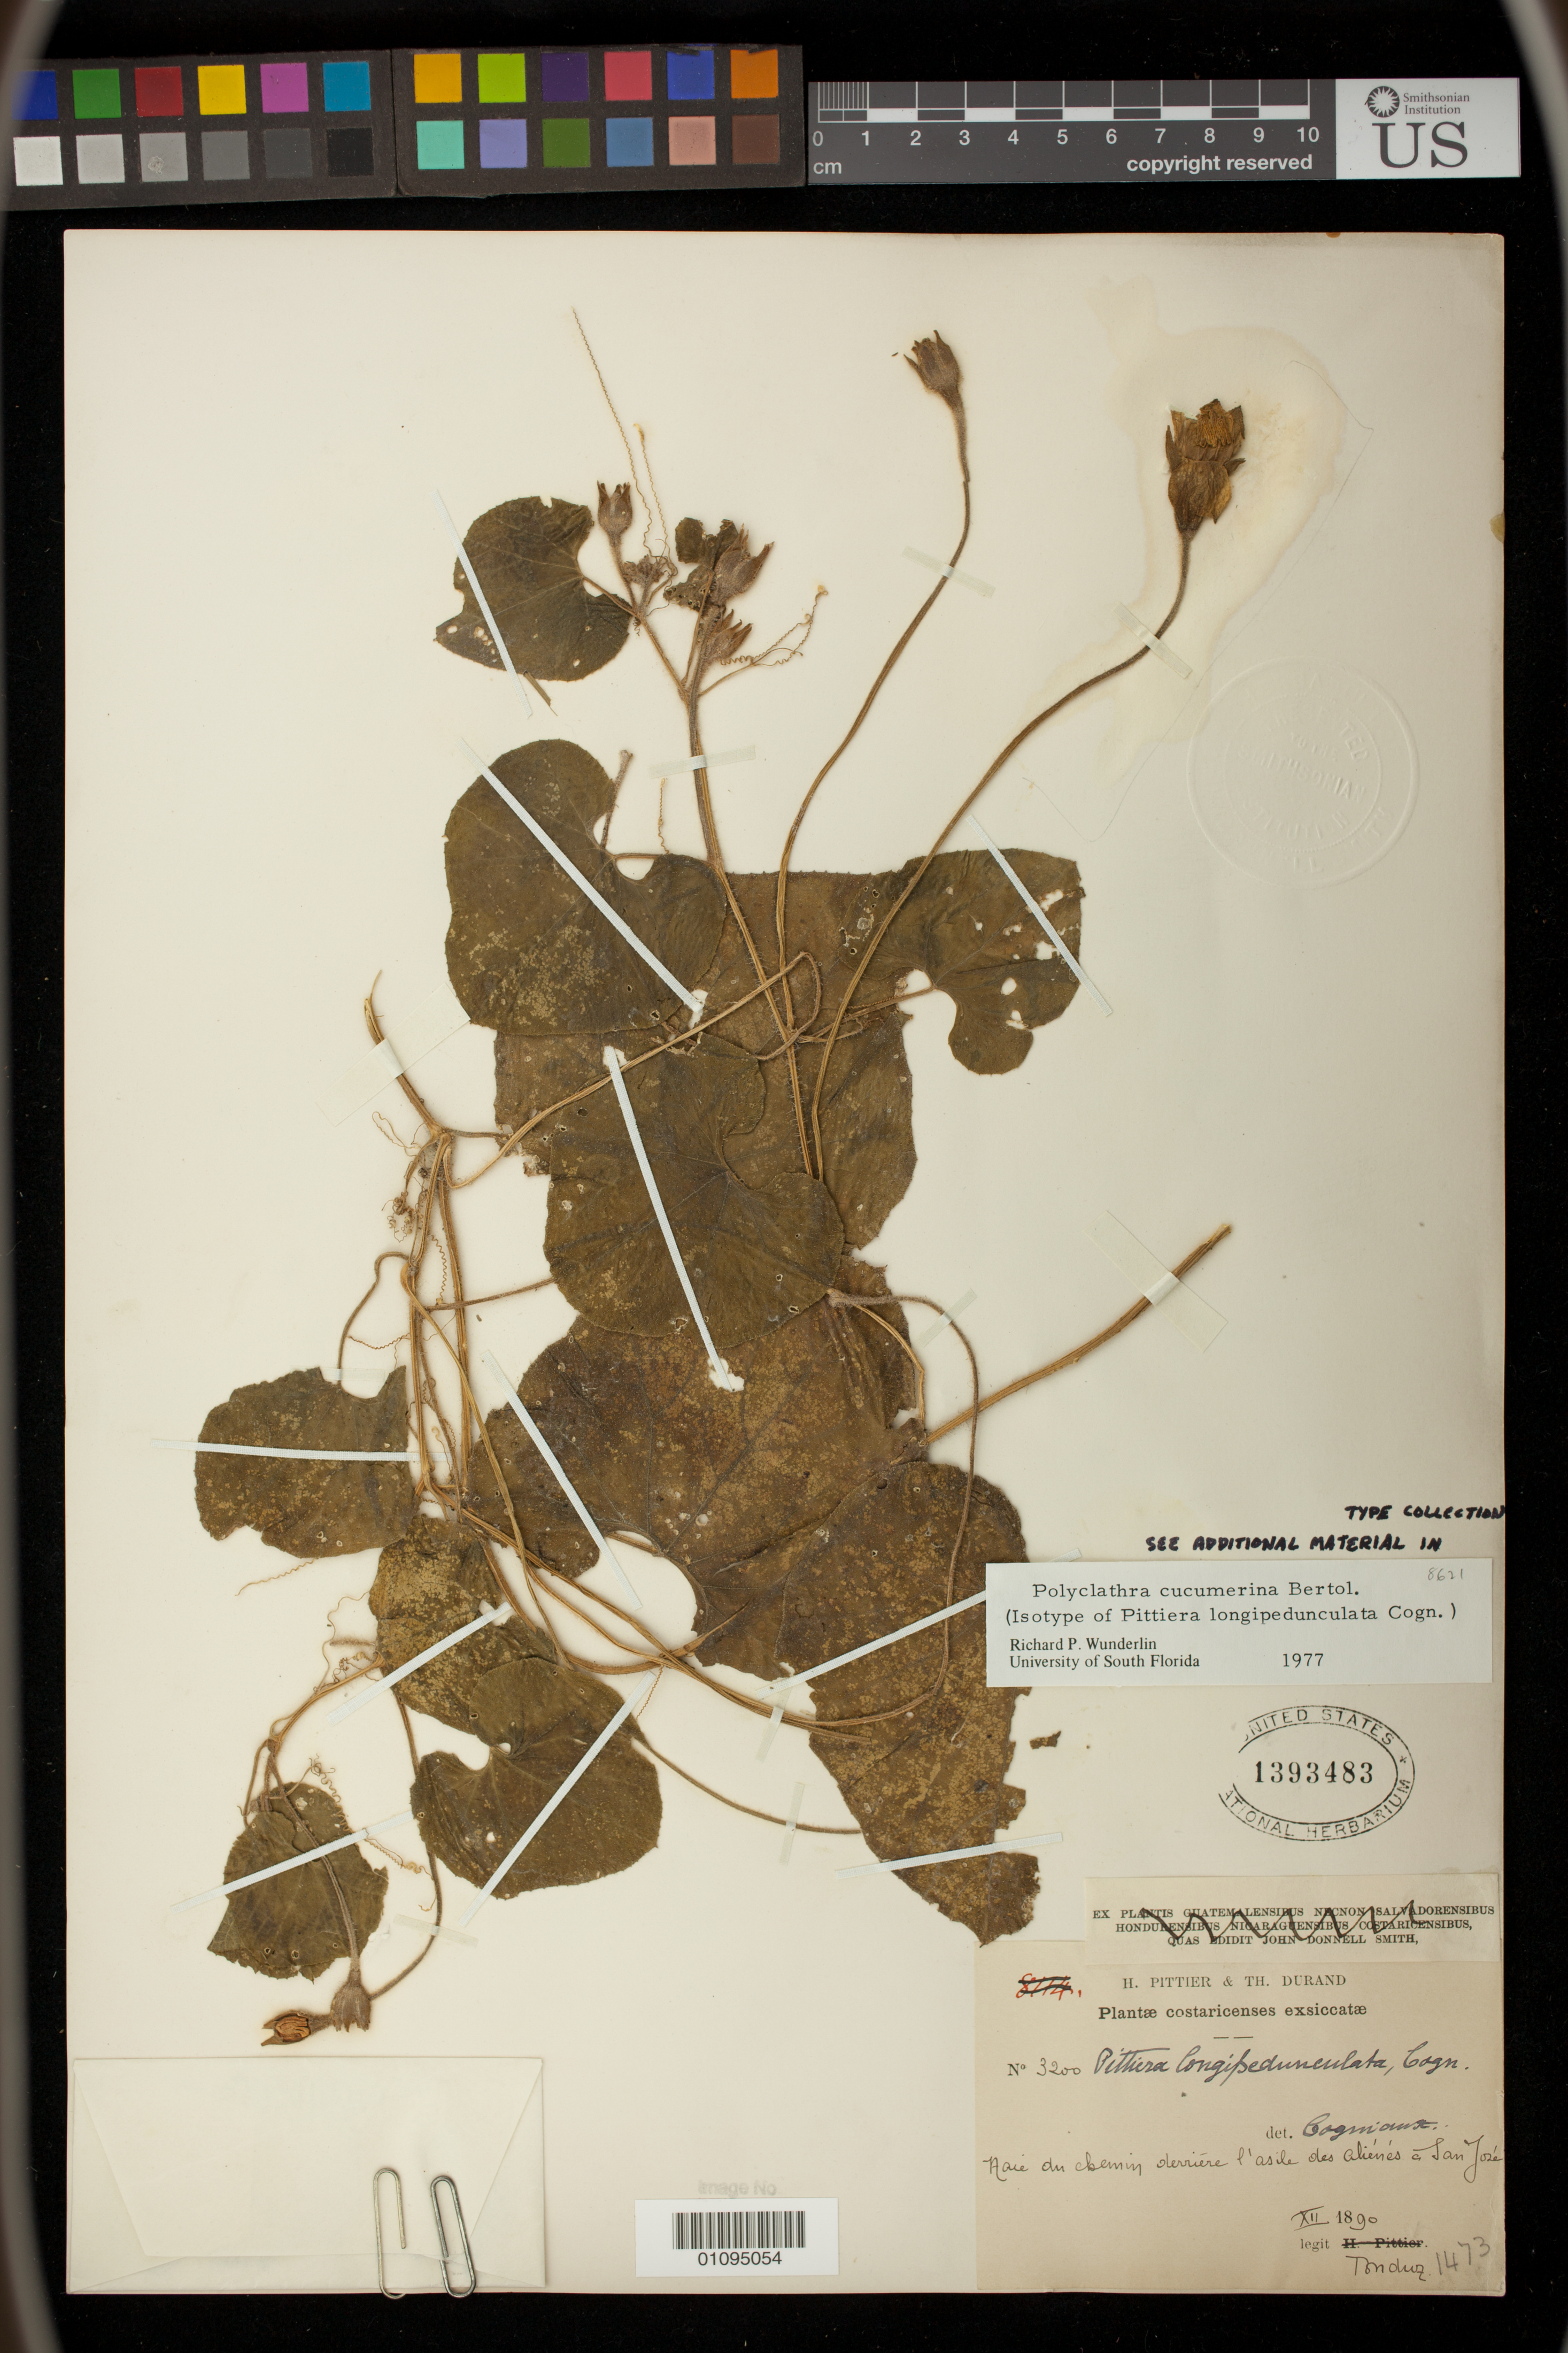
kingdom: Plantae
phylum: Tracheophyta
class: Magnoliopsida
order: Cucurbitales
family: Cucurbitaceae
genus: Pittiera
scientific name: Pittiera longipedunculata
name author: Cogn.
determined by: Cogniaux, C. A.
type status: Isotype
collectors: A. Tonduz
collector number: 3200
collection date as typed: Dec 1890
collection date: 1890-12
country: Costa Rica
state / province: San José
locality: Naie du bénin derrière l'asile des alienes a San Jose.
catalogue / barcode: US 1393483